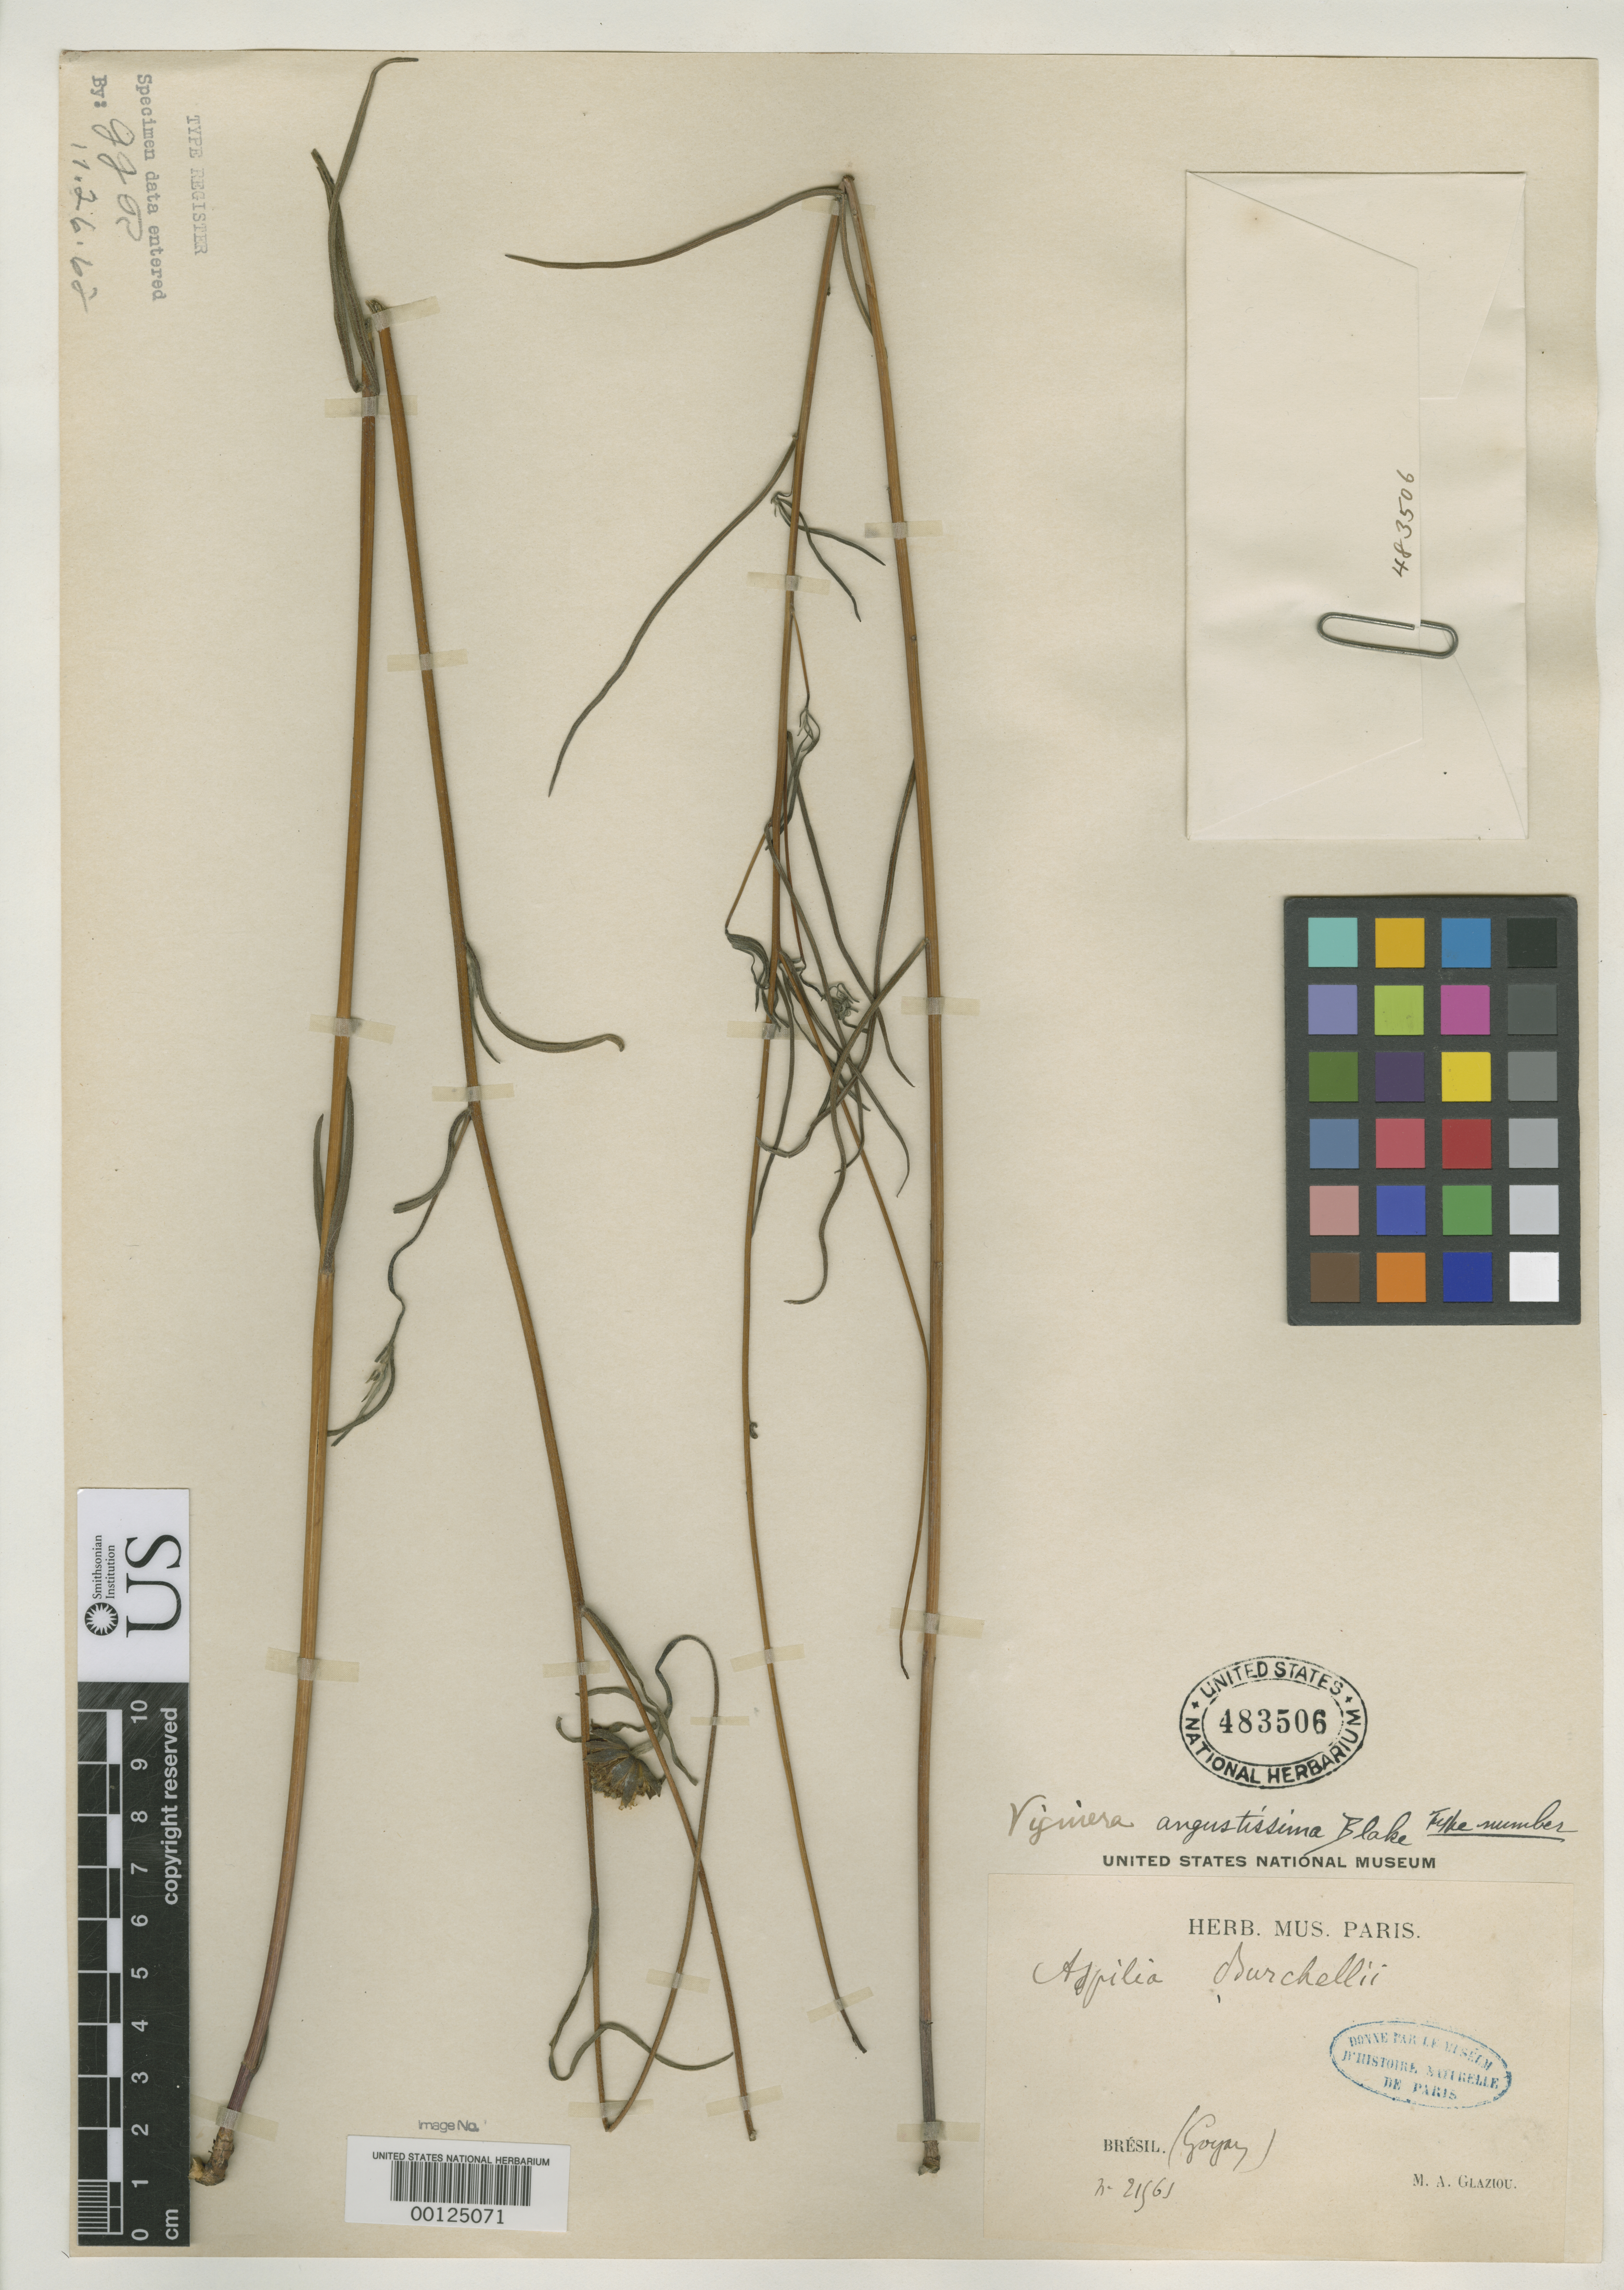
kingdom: Plantae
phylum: Tracheophyta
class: Magnoliopsida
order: Asterales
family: Asteraceae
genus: Viguiera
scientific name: Viguiera angustissima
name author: S.F. Blake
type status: Isotype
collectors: A. F. M. Glaziou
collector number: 21561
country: Brazil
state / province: Goiás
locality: Between Rajadinha and Paranauna.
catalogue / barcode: US 483506